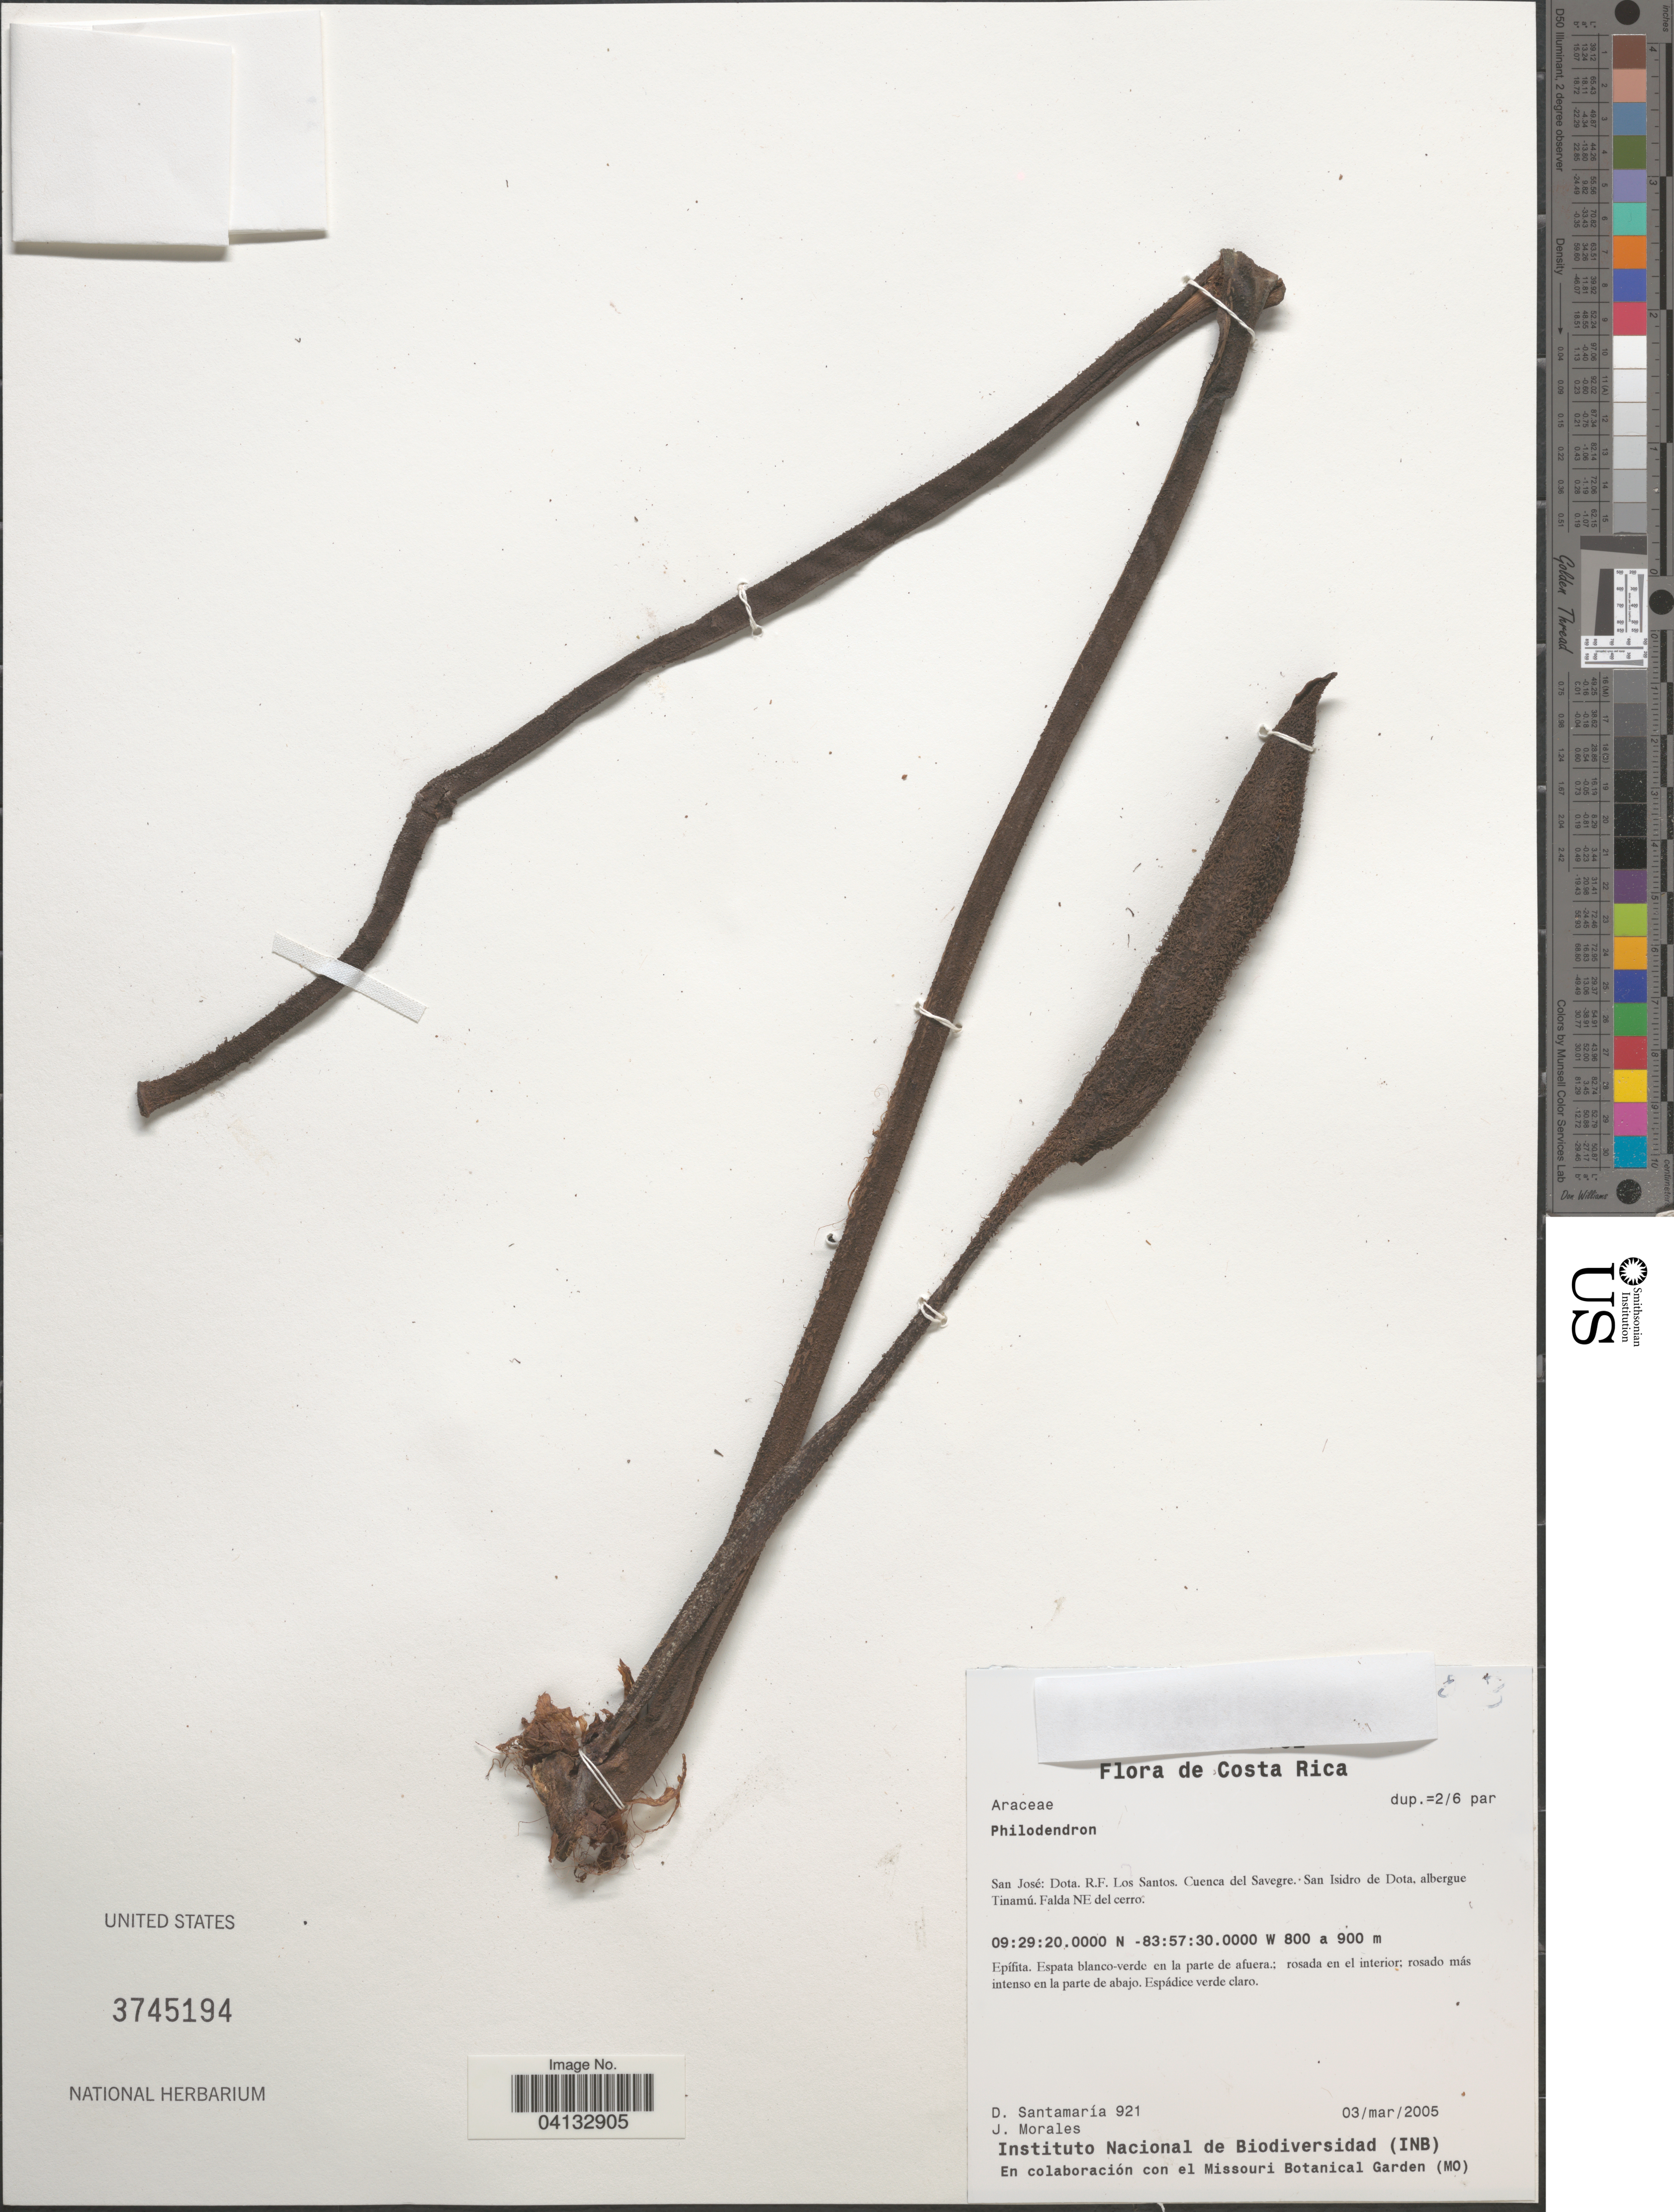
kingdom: Plantae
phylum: Tracheophyta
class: Liliopsida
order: Alismatales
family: Araceae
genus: Philodendron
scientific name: Philodendron sp.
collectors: D. Santamaria & J. Morales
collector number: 921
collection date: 2005-03-03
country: Costa Rica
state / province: San José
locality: Dota. R.F. Los Santos. Cuenca del Savegre. San Isidro de Dota, albergue Tinamú. Falda NE del cerro.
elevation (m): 800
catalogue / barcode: US 3745194